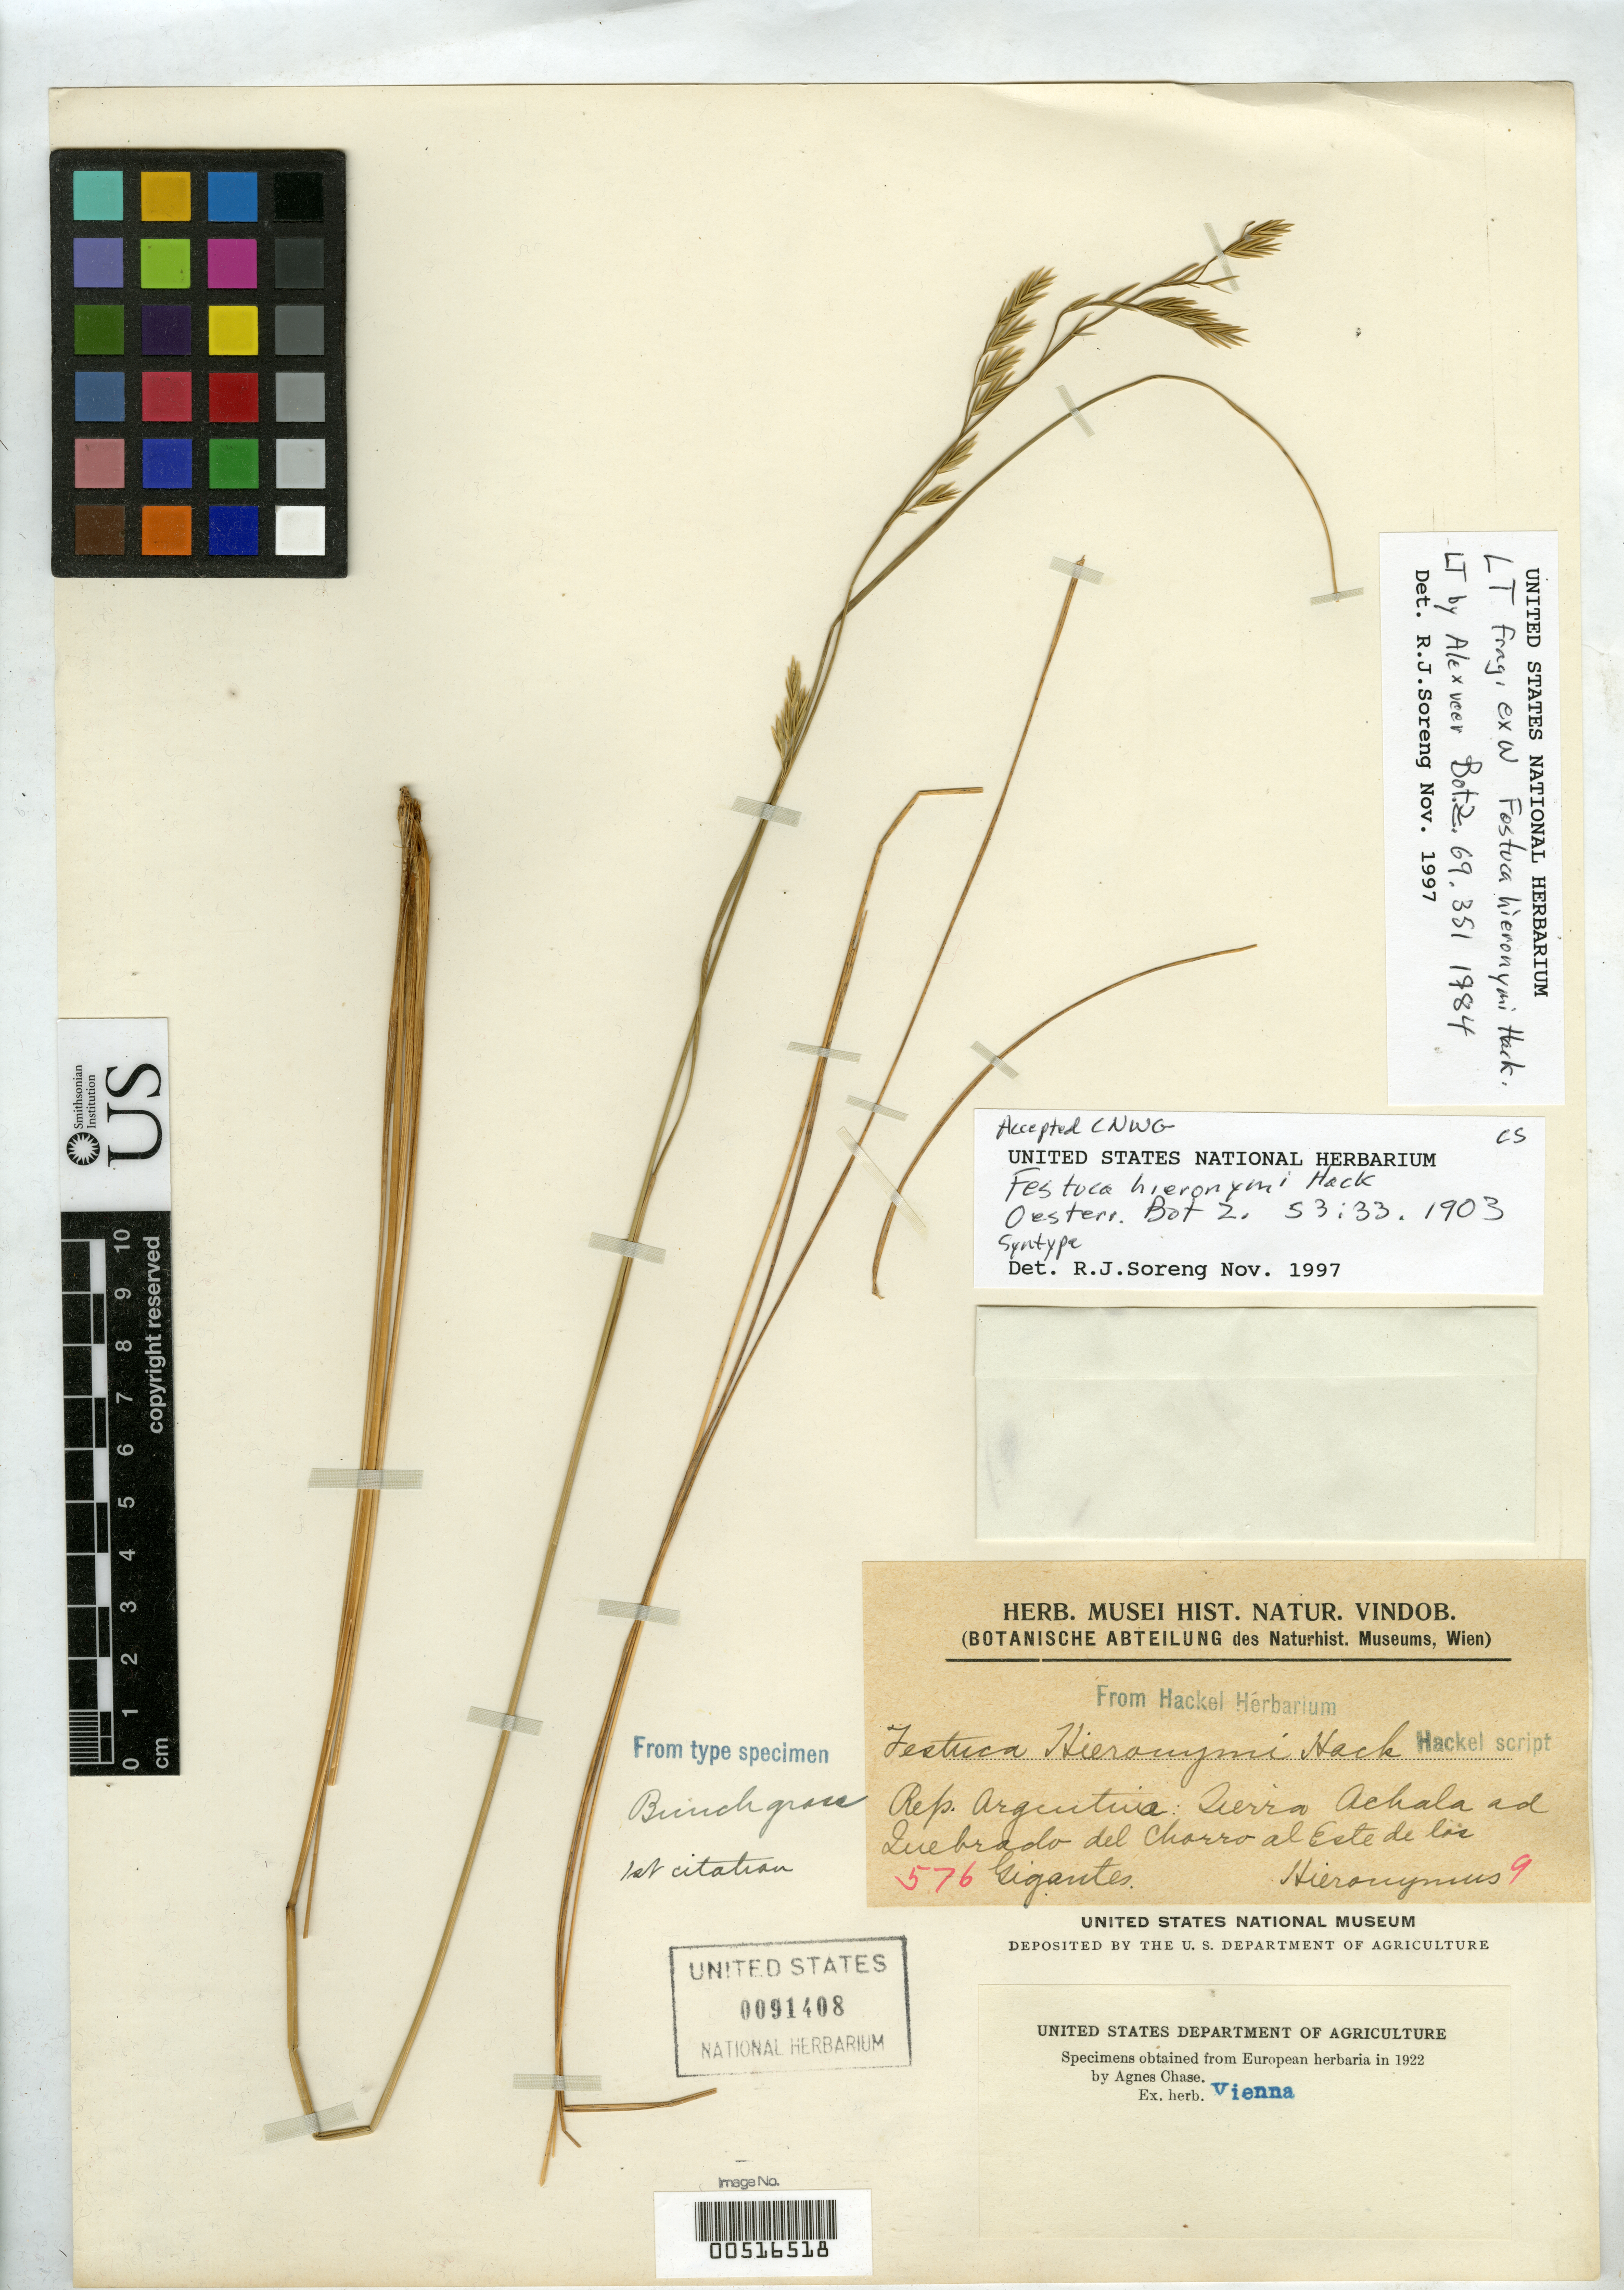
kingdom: Plantae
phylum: Tracheophyta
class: Liliopsida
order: Poales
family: Poaceae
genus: Festuca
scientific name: Festuca hieronymi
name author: Hack.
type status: Type Fragment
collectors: G. H. Hieronymus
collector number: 9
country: Argentina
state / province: Córdoba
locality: Sierra Achala ad Quebrada del Chorro al este de Los Gigantes.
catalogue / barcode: US 91408